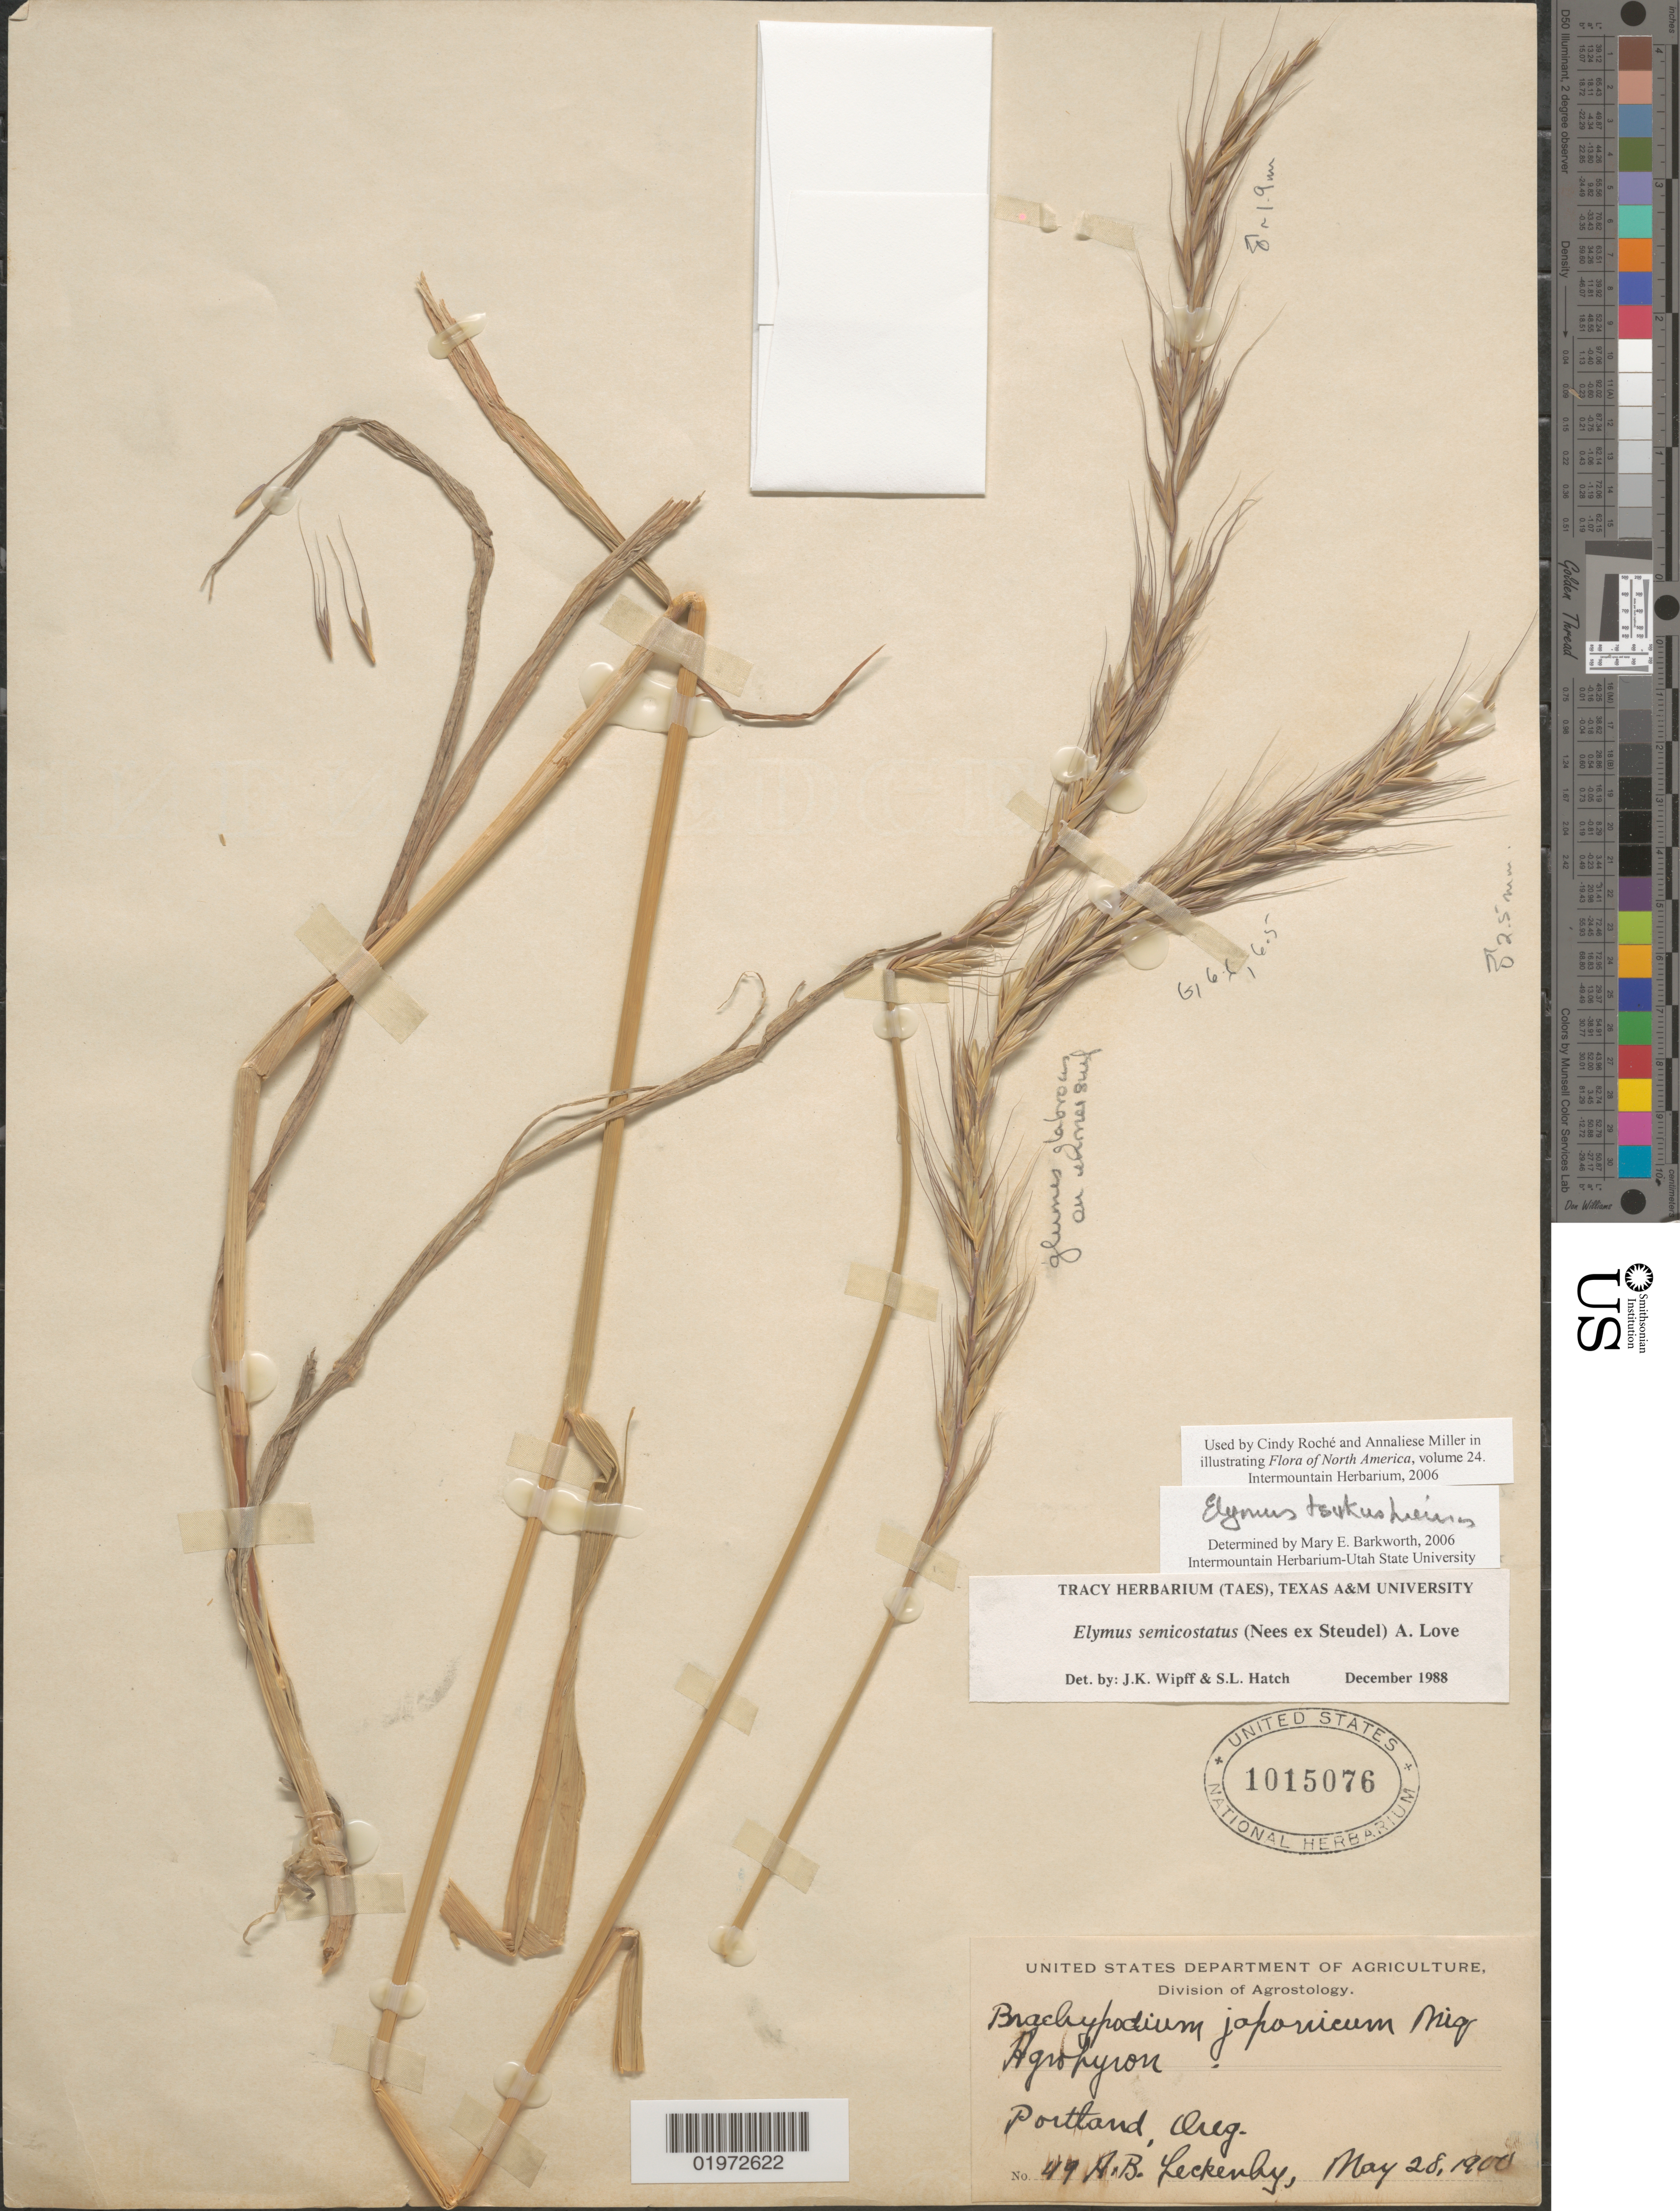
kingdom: Plantae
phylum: Tracheophyta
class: Liliopsida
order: Poales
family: Poaceae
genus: Elymus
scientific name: Elymus tsukushiensis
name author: Honda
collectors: A. Leckenby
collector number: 49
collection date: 1900-05-28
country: United States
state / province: Oregon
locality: Portland.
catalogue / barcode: US 1015076